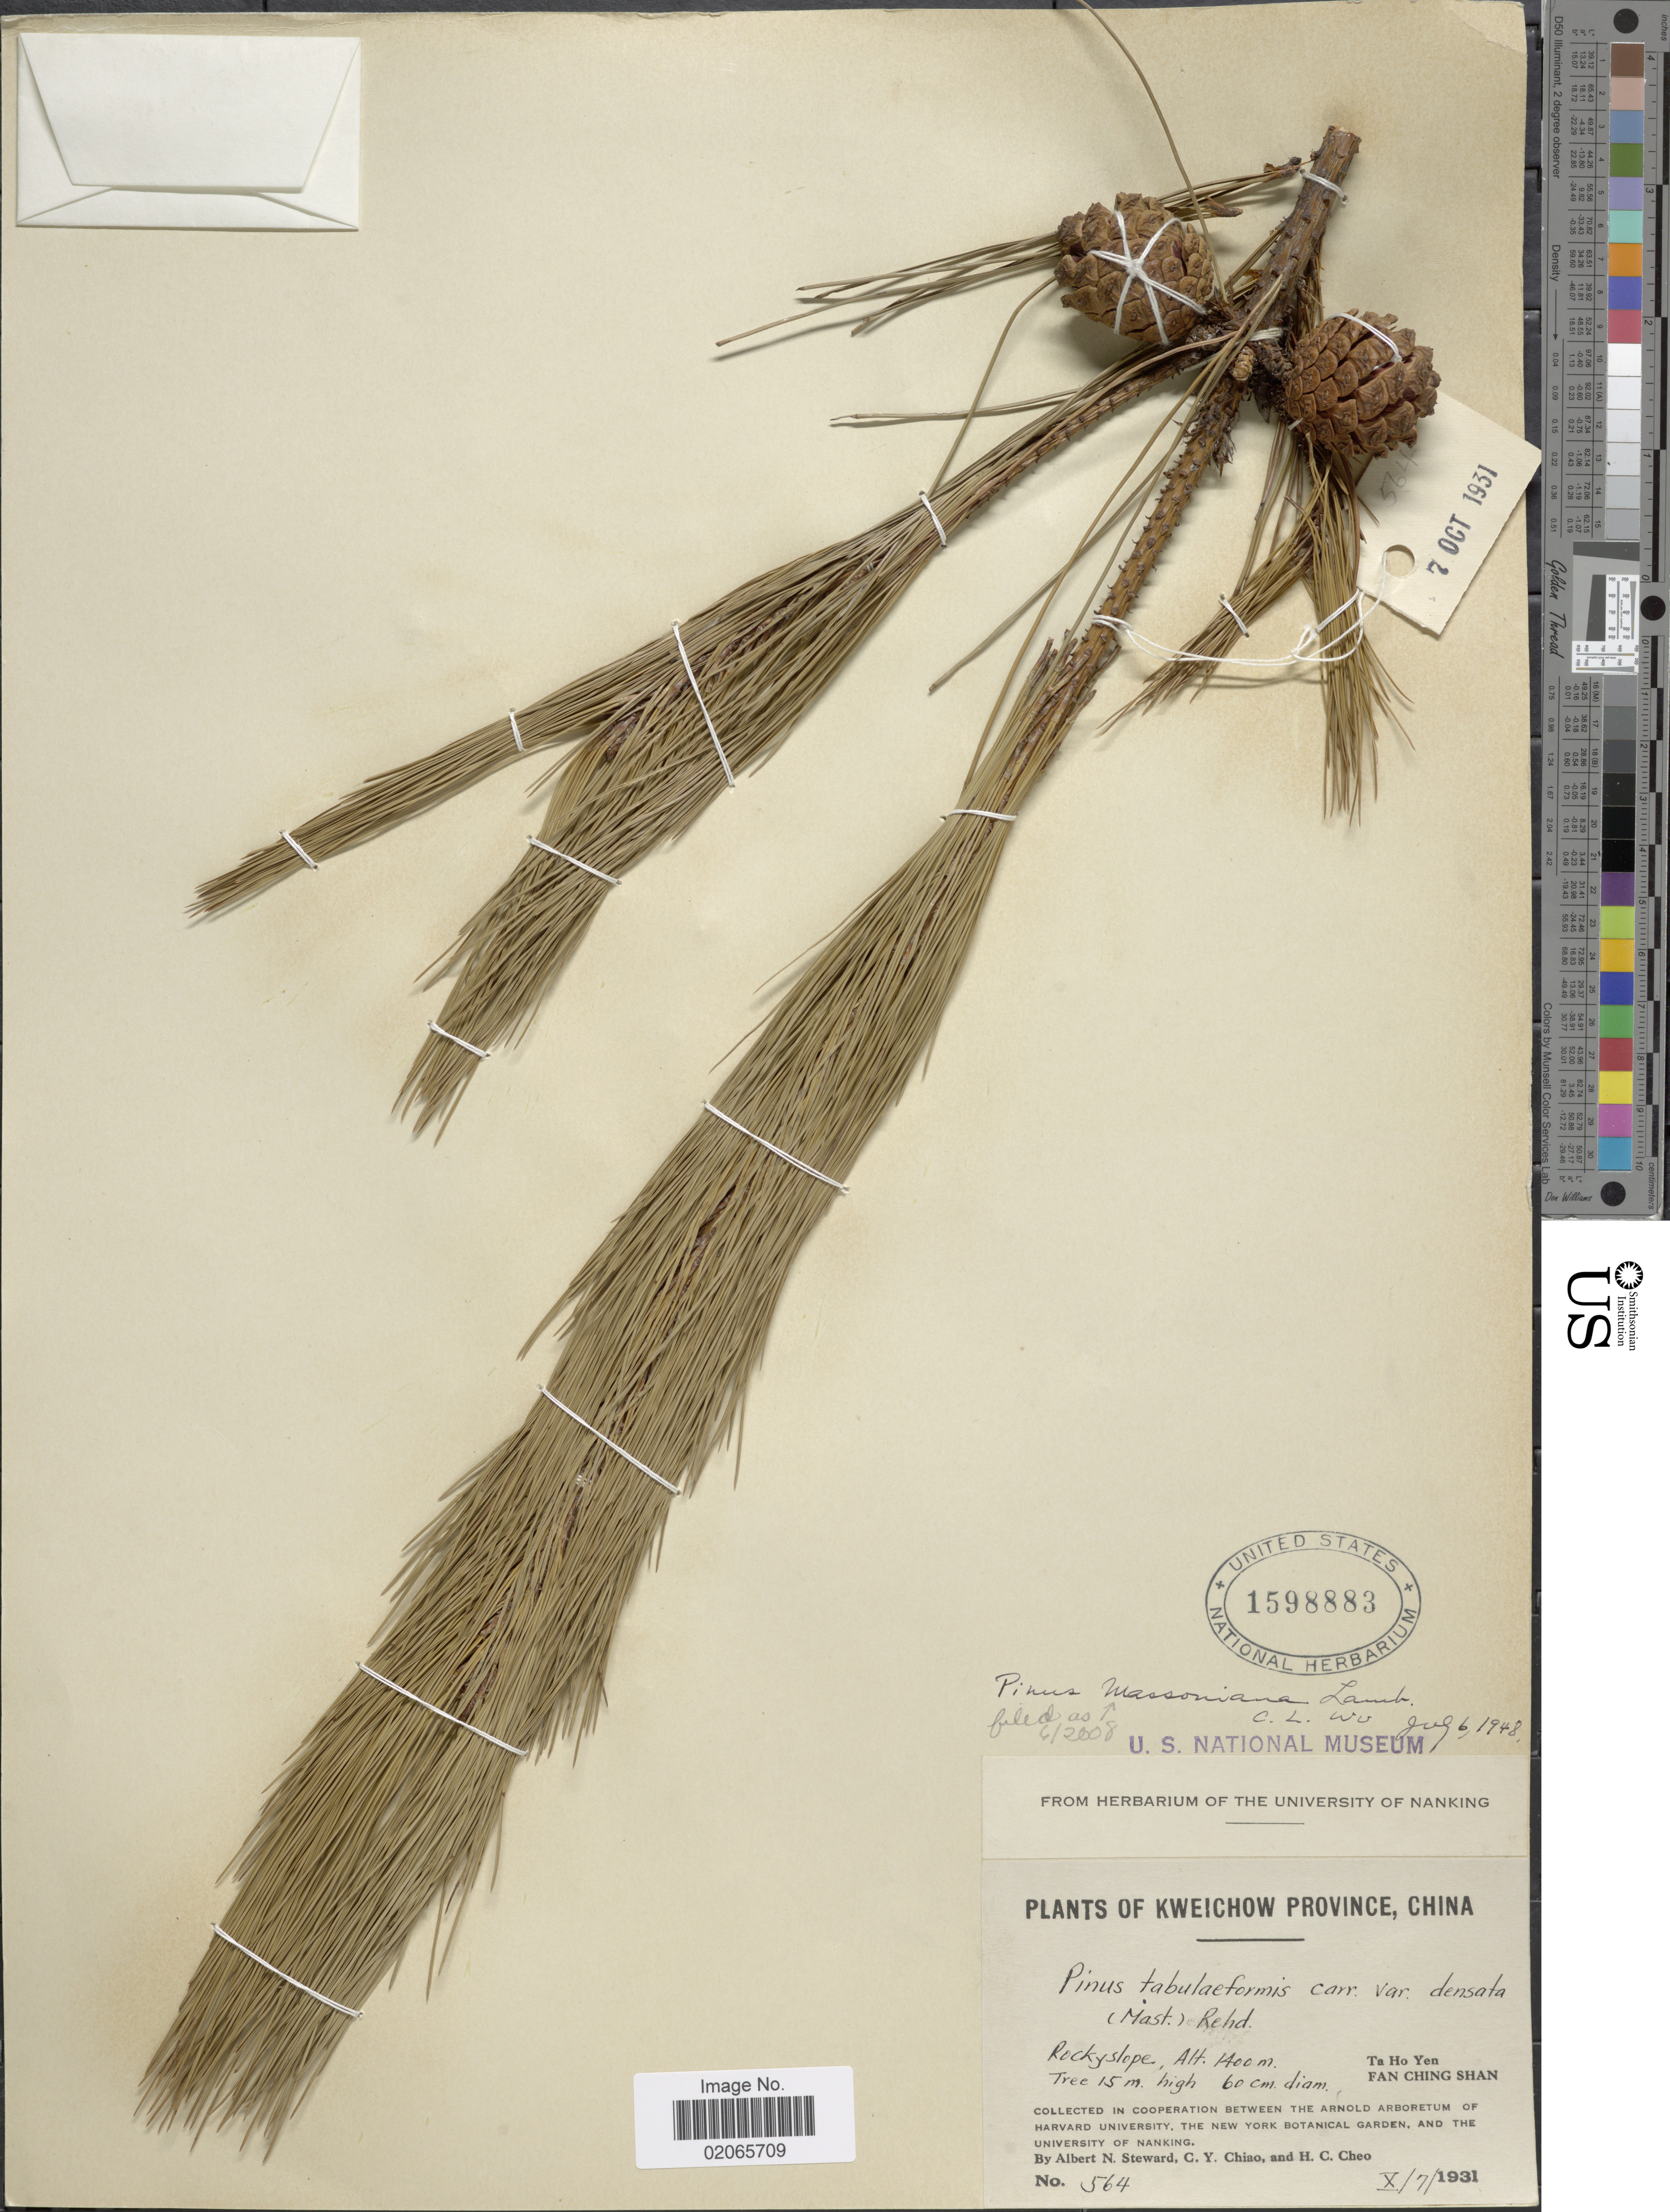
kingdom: Plantae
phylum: Tracheophyta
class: Pinopsida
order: Pinales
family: Pinaceae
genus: Pinus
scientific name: Pinus massoniana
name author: D. Don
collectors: A. N. Steward, C. Y. Chiao & H. Cheo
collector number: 564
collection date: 1931-10-07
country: China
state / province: Guizhou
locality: Kweichow Province, China, To Ha Yen, Fan Ching Shan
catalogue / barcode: US 1598883